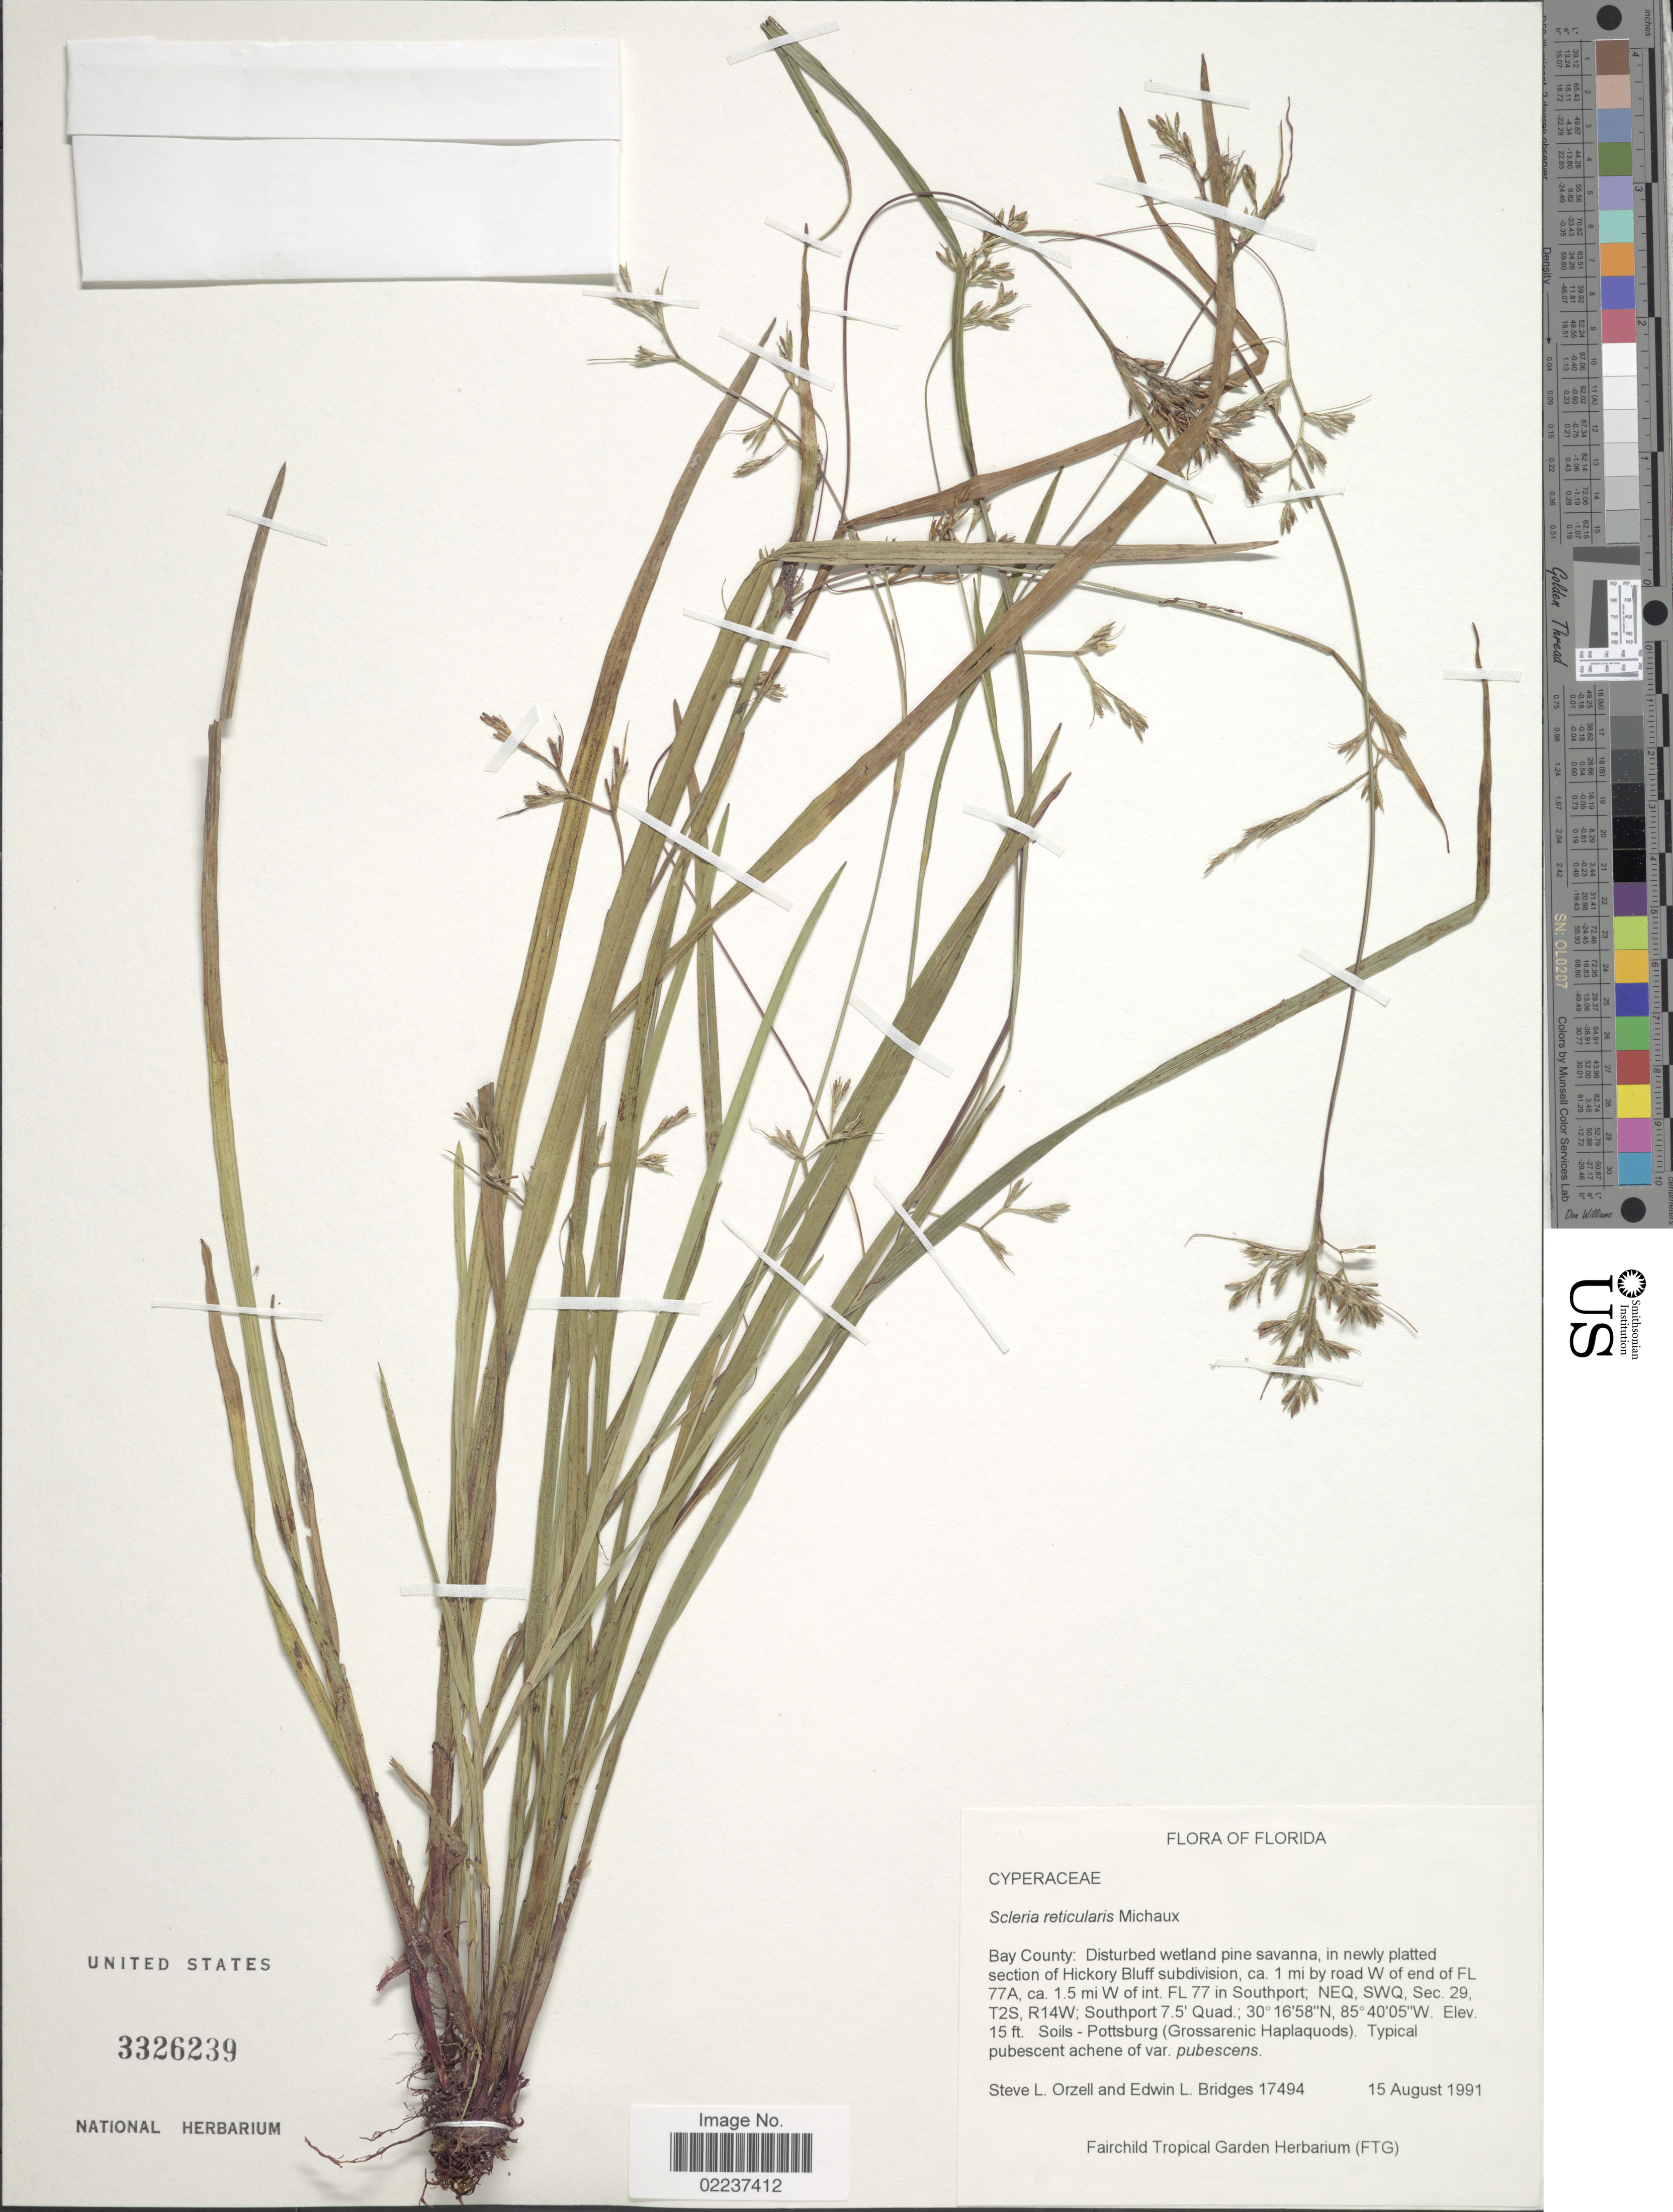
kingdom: Plantae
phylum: Tracheophyta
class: Liliopsida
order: Poales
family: Cyperaceae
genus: Scleria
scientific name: Scleria muehlenbergii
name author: Steud.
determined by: Strong, Mark T., (BOT), Smithsonian Institution - National Museum of Natural History (UNITED STATES)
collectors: S. Orzell & E. Bridges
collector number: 17494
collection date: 1991-08-15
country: United States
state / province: Florida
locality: Bay County: Disturbed wetland pine savanna, in newly platted section of Hickory Bluff subdivision, ca. 1 mi by road W of end of FL 77A, ca. 1.5 mi W of int. FL 77 in southport; NEQ, SWQ, Sec. 29, T2S, R14W; Southport 7.5' Quad, Soils-Pottsburg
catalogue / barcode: US 3326239